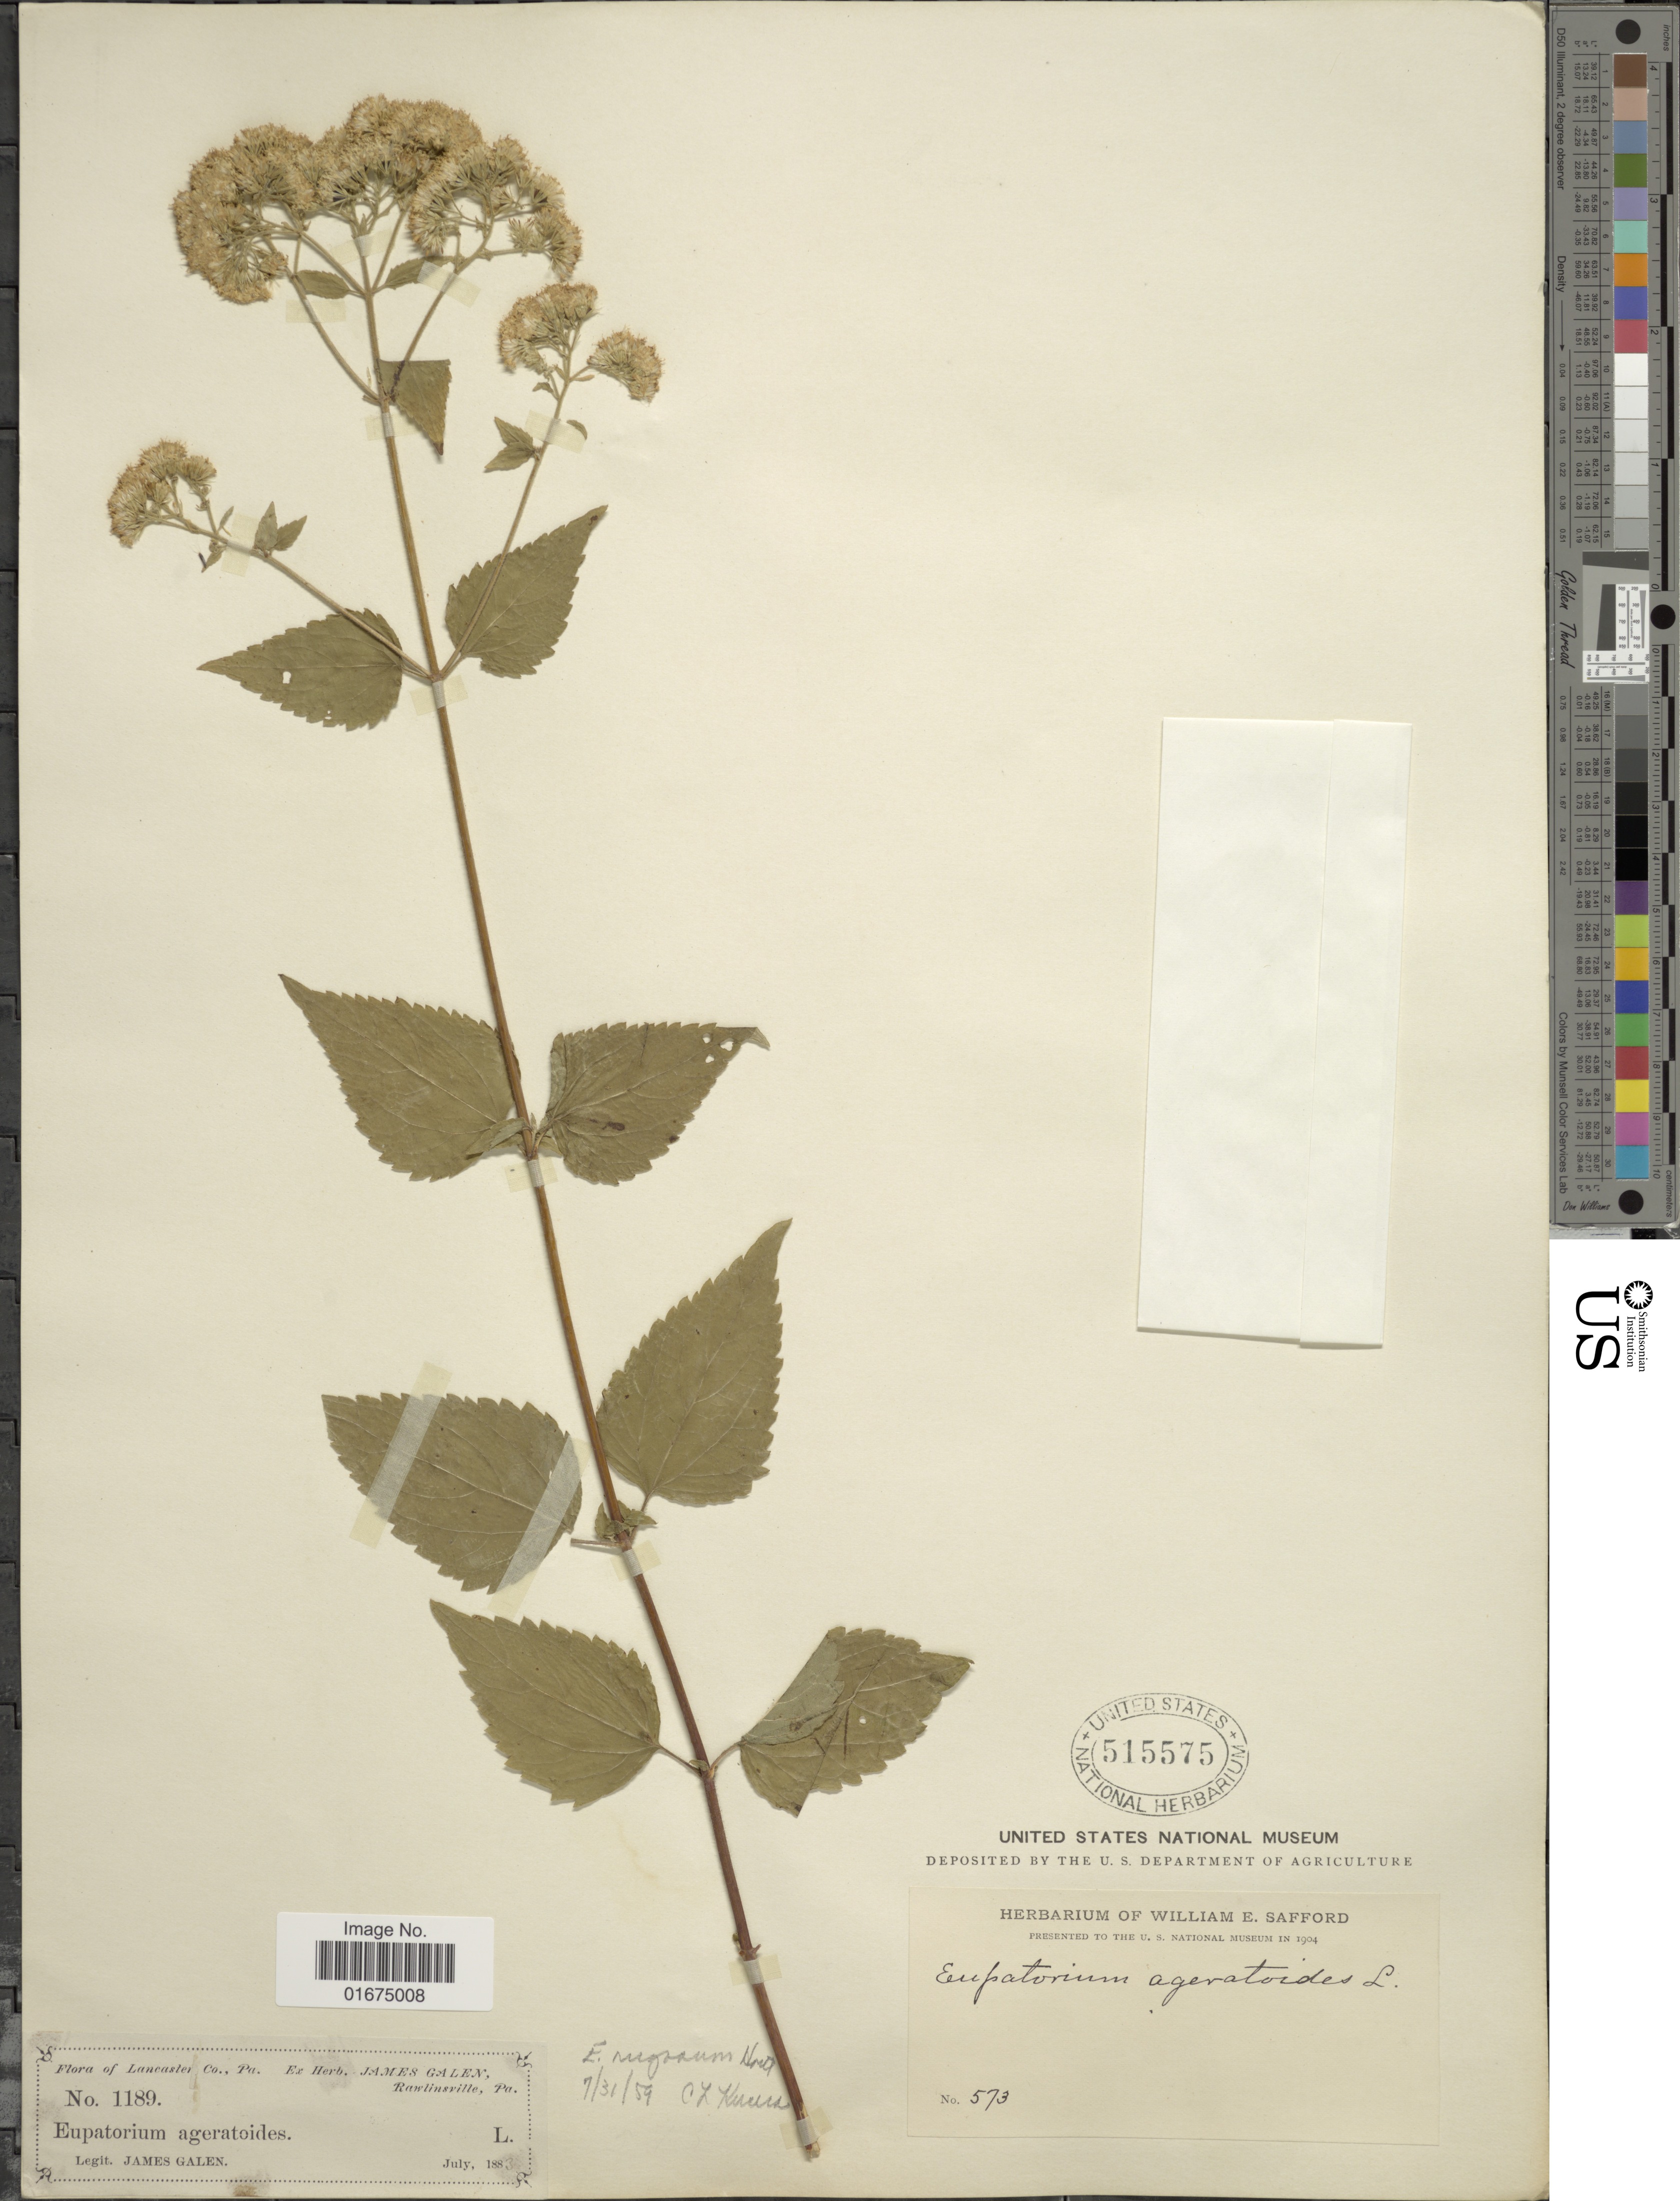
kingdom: Plantae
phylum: Tracheophyta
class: Magnoliopsida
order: Asterales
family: Asteraceae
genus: Ageratina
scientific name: Ageratina altissima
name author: (L.) R.M. King & H. Rob.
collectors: J. Galen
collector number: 1189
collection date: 1883-07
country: United States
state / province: Pennsylvania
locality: Lancaster Co.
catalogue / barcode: US 515575